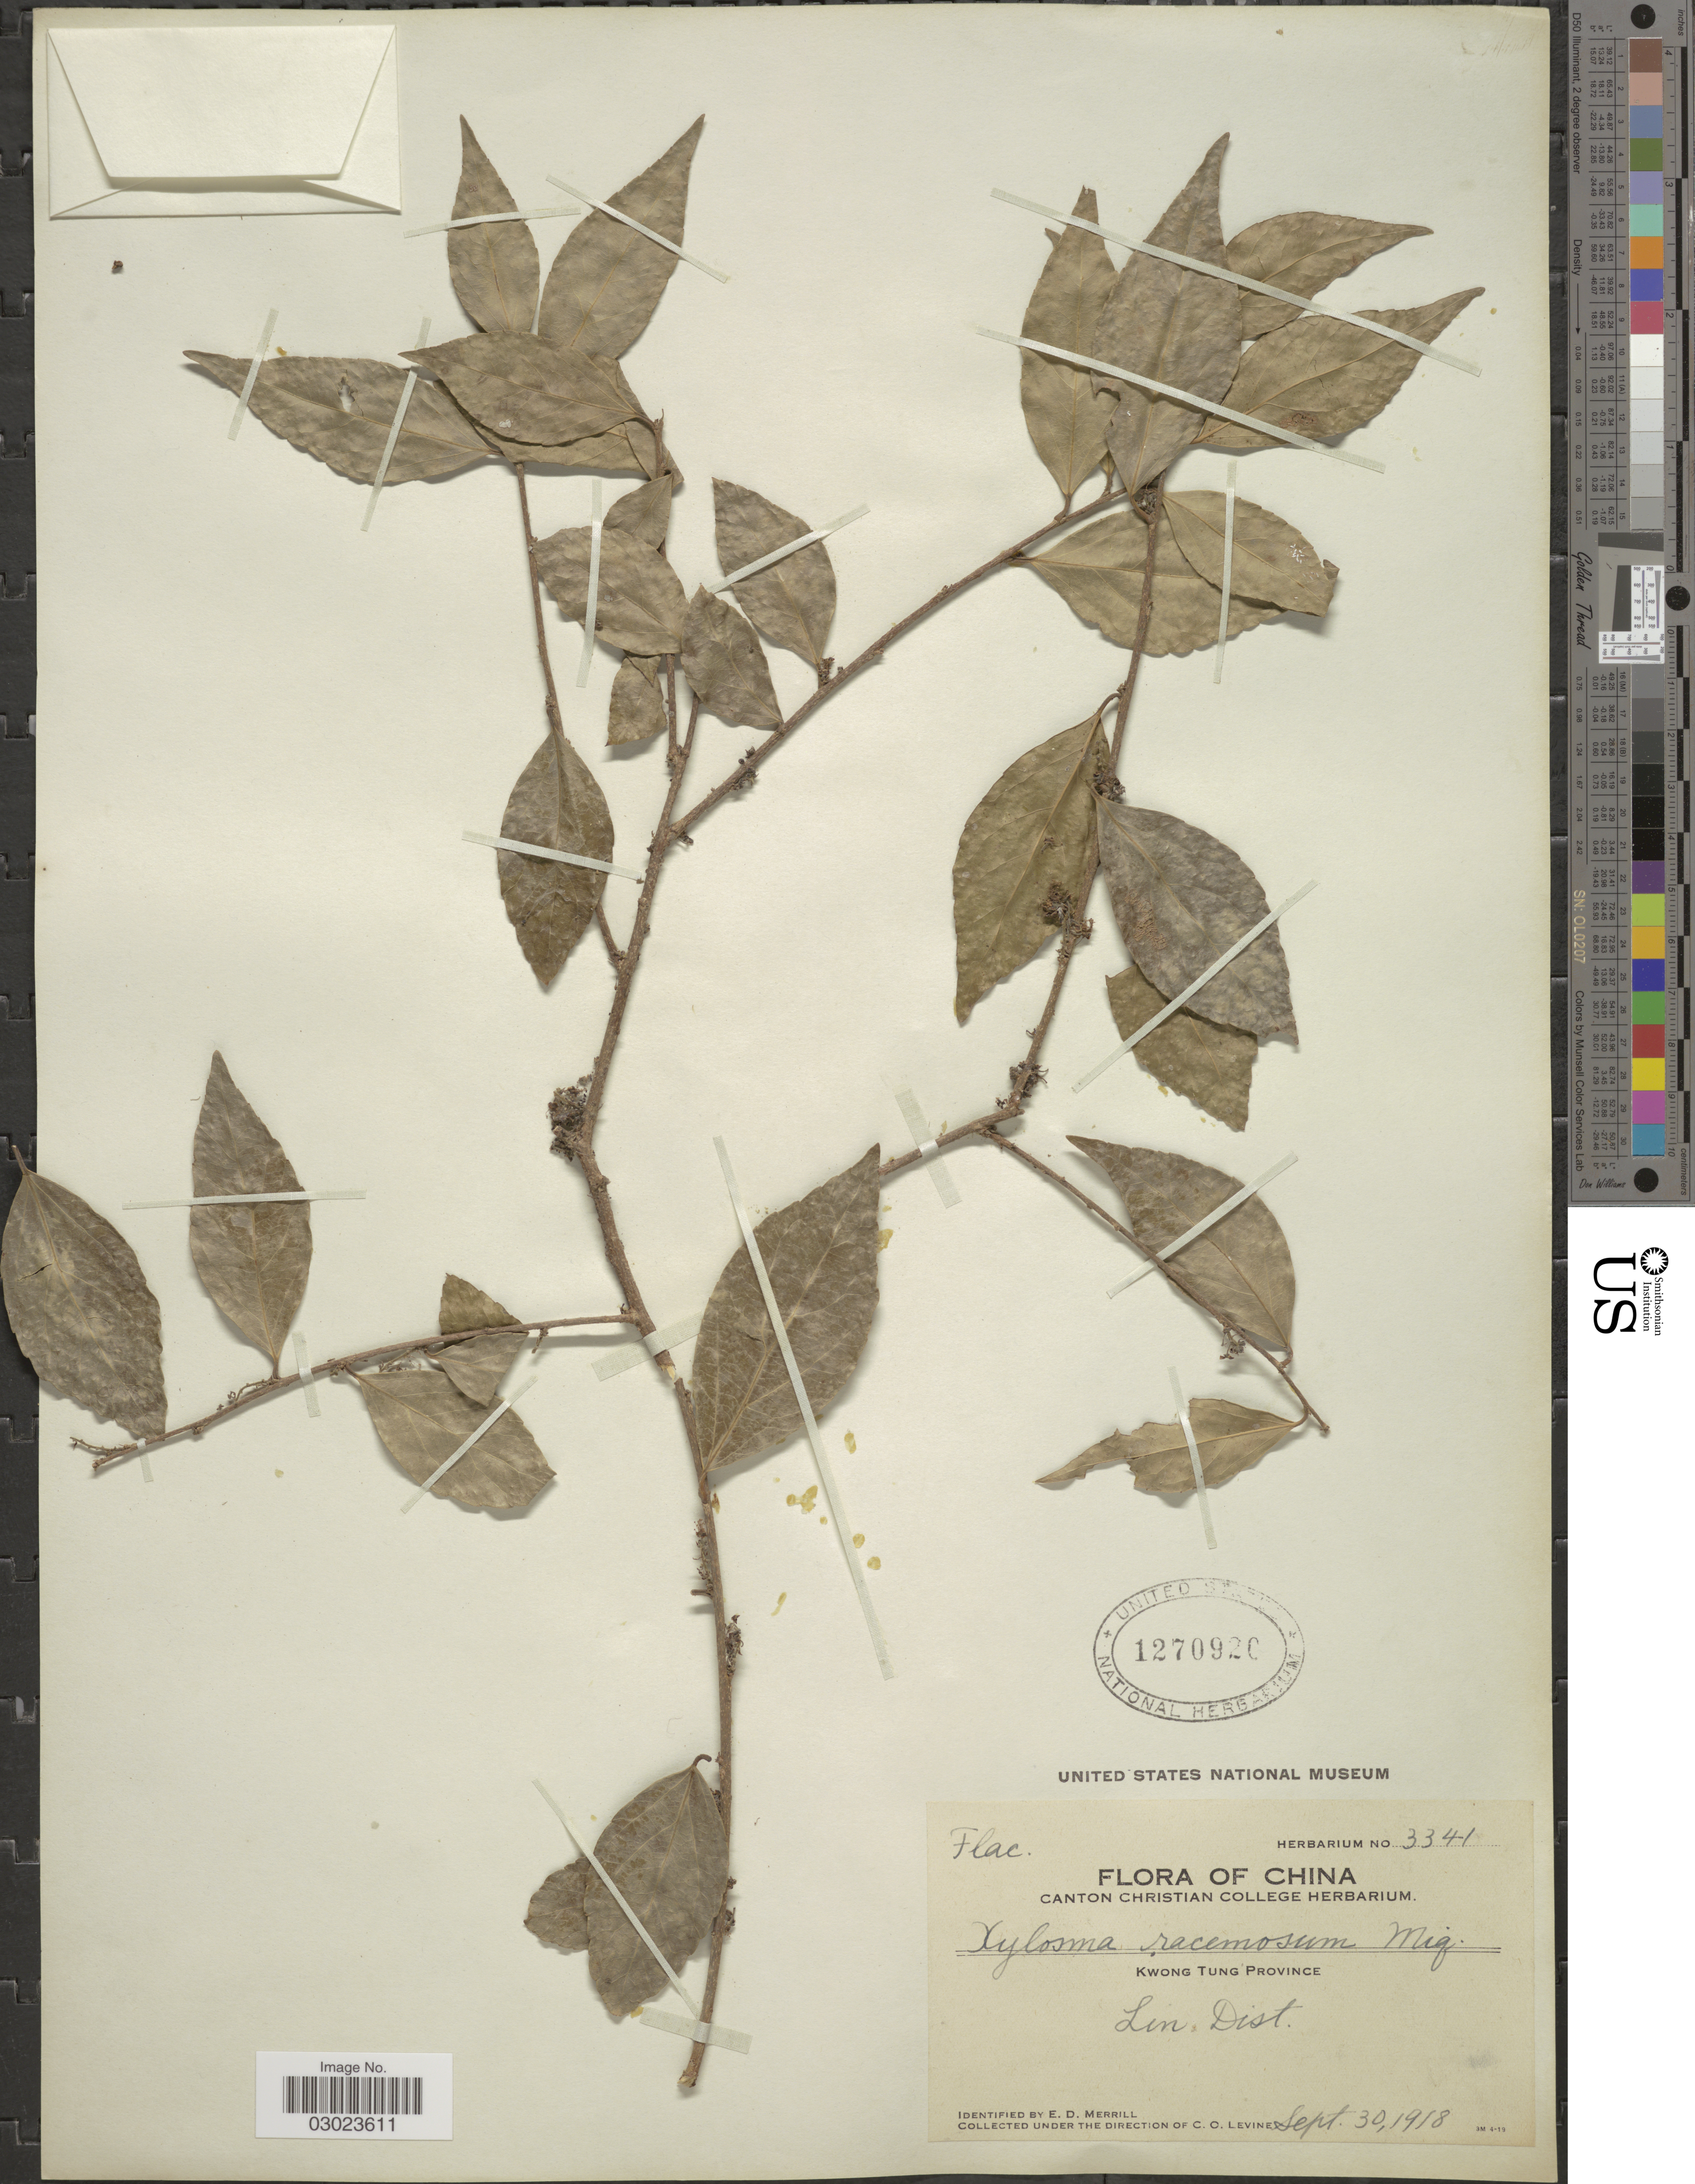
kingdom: Plantae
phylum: Tracheophyta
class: Magnoliopsida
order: Malpighiales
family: Salicaceae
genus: Xylosma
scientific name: Xylosma congesta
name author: (Lour.) Merr.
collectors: C. O. Levine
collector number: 3341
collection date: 1918-09-30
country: China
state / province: Guangdong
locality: Kwong Tung Province, Lin Dist.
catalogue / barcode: US 1270920